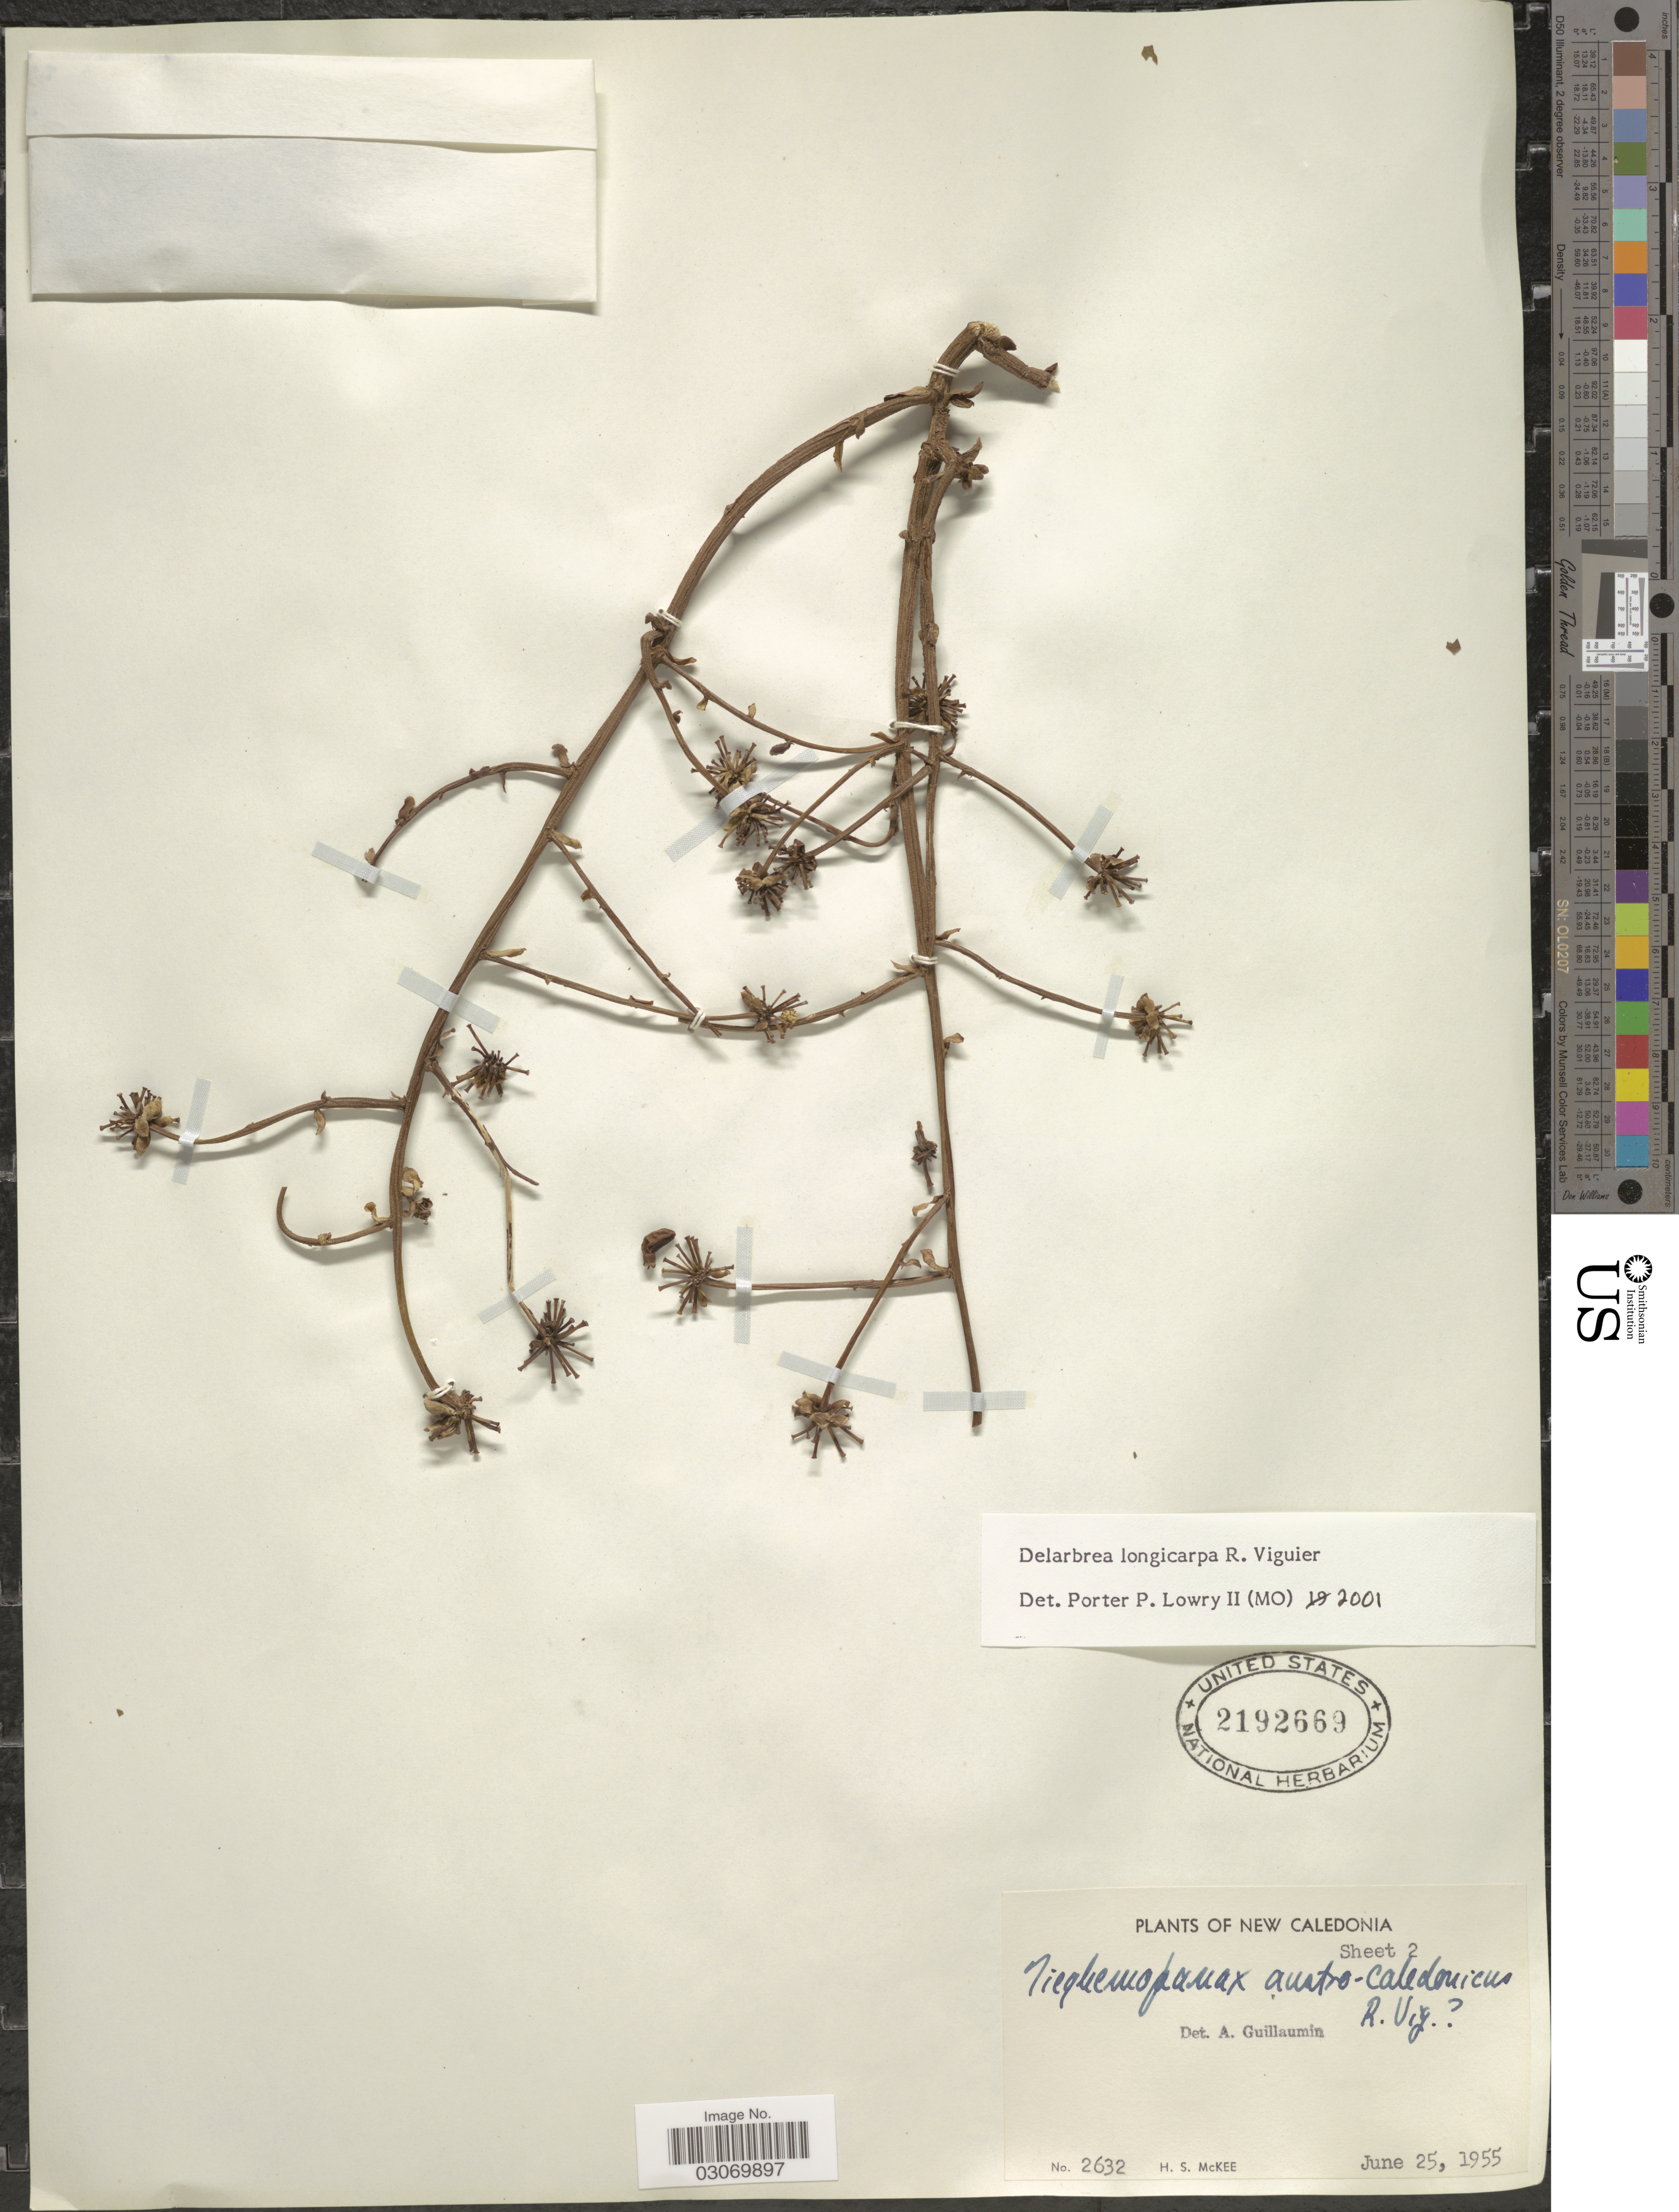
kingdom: Plantae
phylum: Tracheophyta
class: Magnoliopsida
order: Apiales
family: Myodocarpaceae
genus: Delarbrea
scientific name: Delarbrea longicarpa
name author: R. Vig.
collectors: H. S. McKee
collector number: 2632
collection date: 1955-06-25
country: New Caledonia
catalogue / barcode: US 2192669